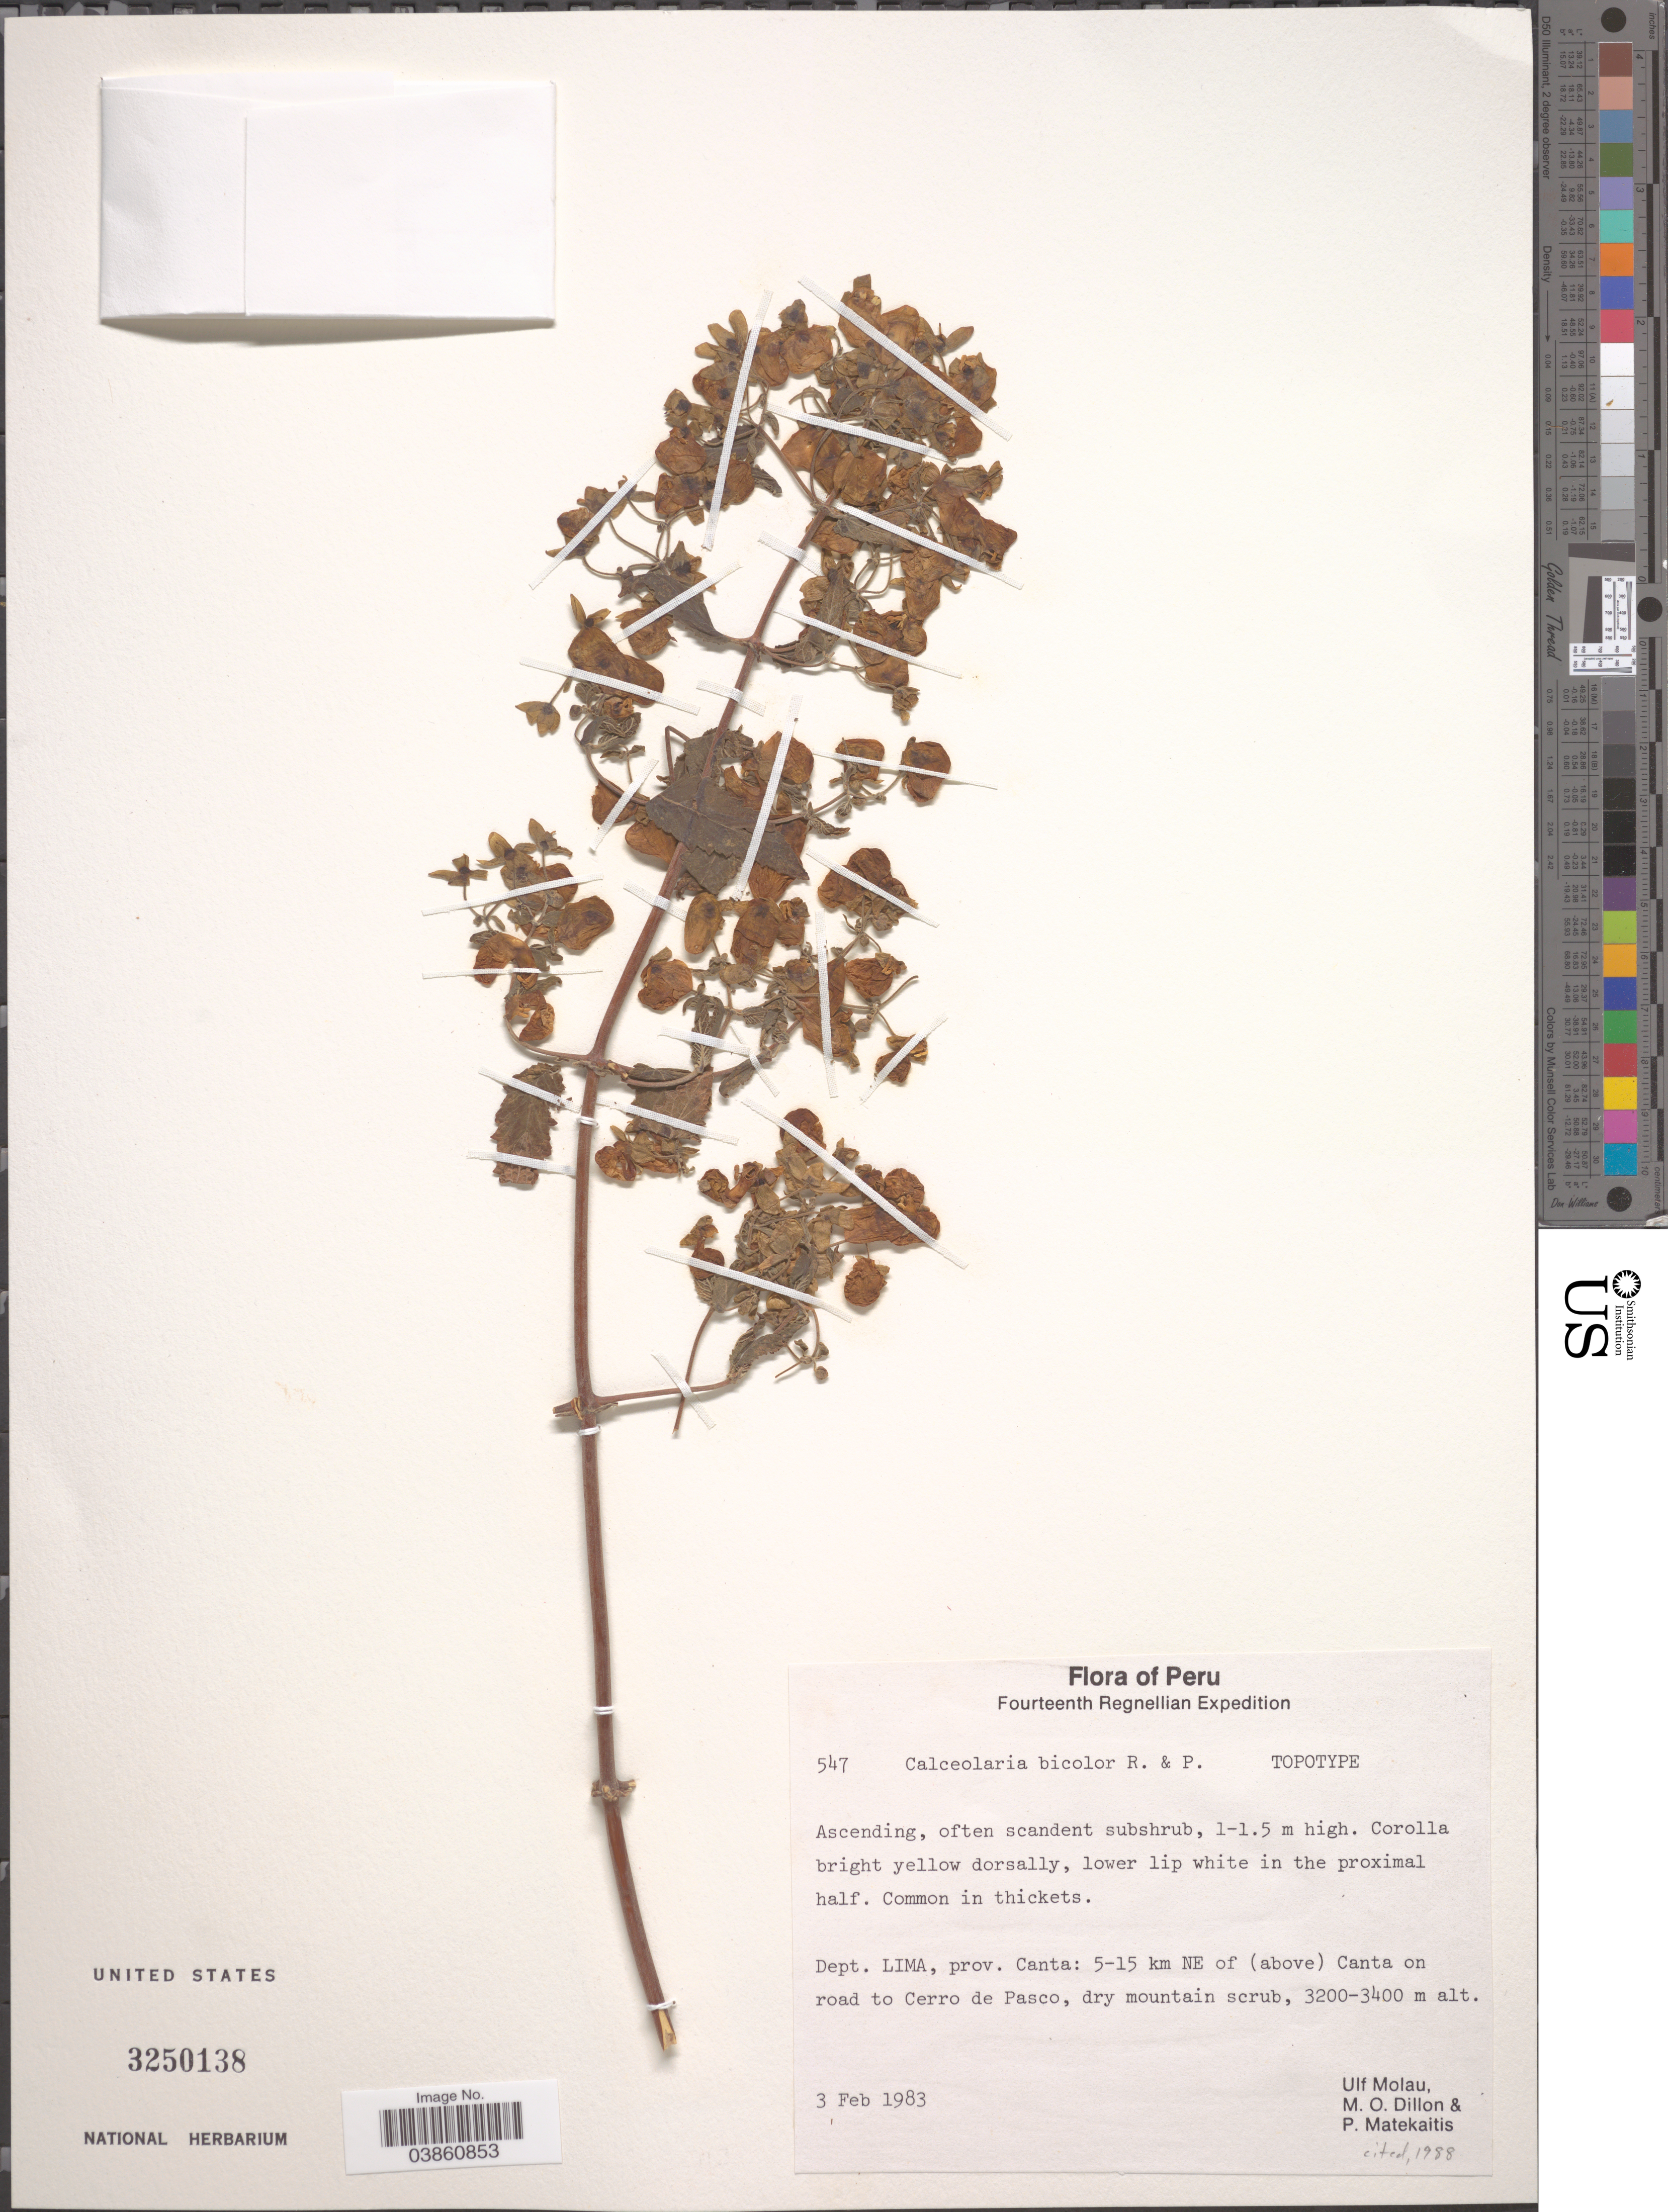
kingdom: Plantae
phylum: Tracheophyta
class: Magnoliopsida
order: Lamiales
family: Calceolariaceae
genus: Calceolaria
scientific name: Calceolaria bicolor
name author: Ruiz & Pav.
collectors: U. Molau, M. O. Dillon & P. Matekaitis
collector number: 547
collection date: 1983-02-03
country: Peru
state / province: Lima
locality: Dept. Lima, prov. Canta: 5-15 km NE of (above) Canta on road to Cerro de Pasco.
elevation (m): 3200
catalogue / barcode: US 3250138